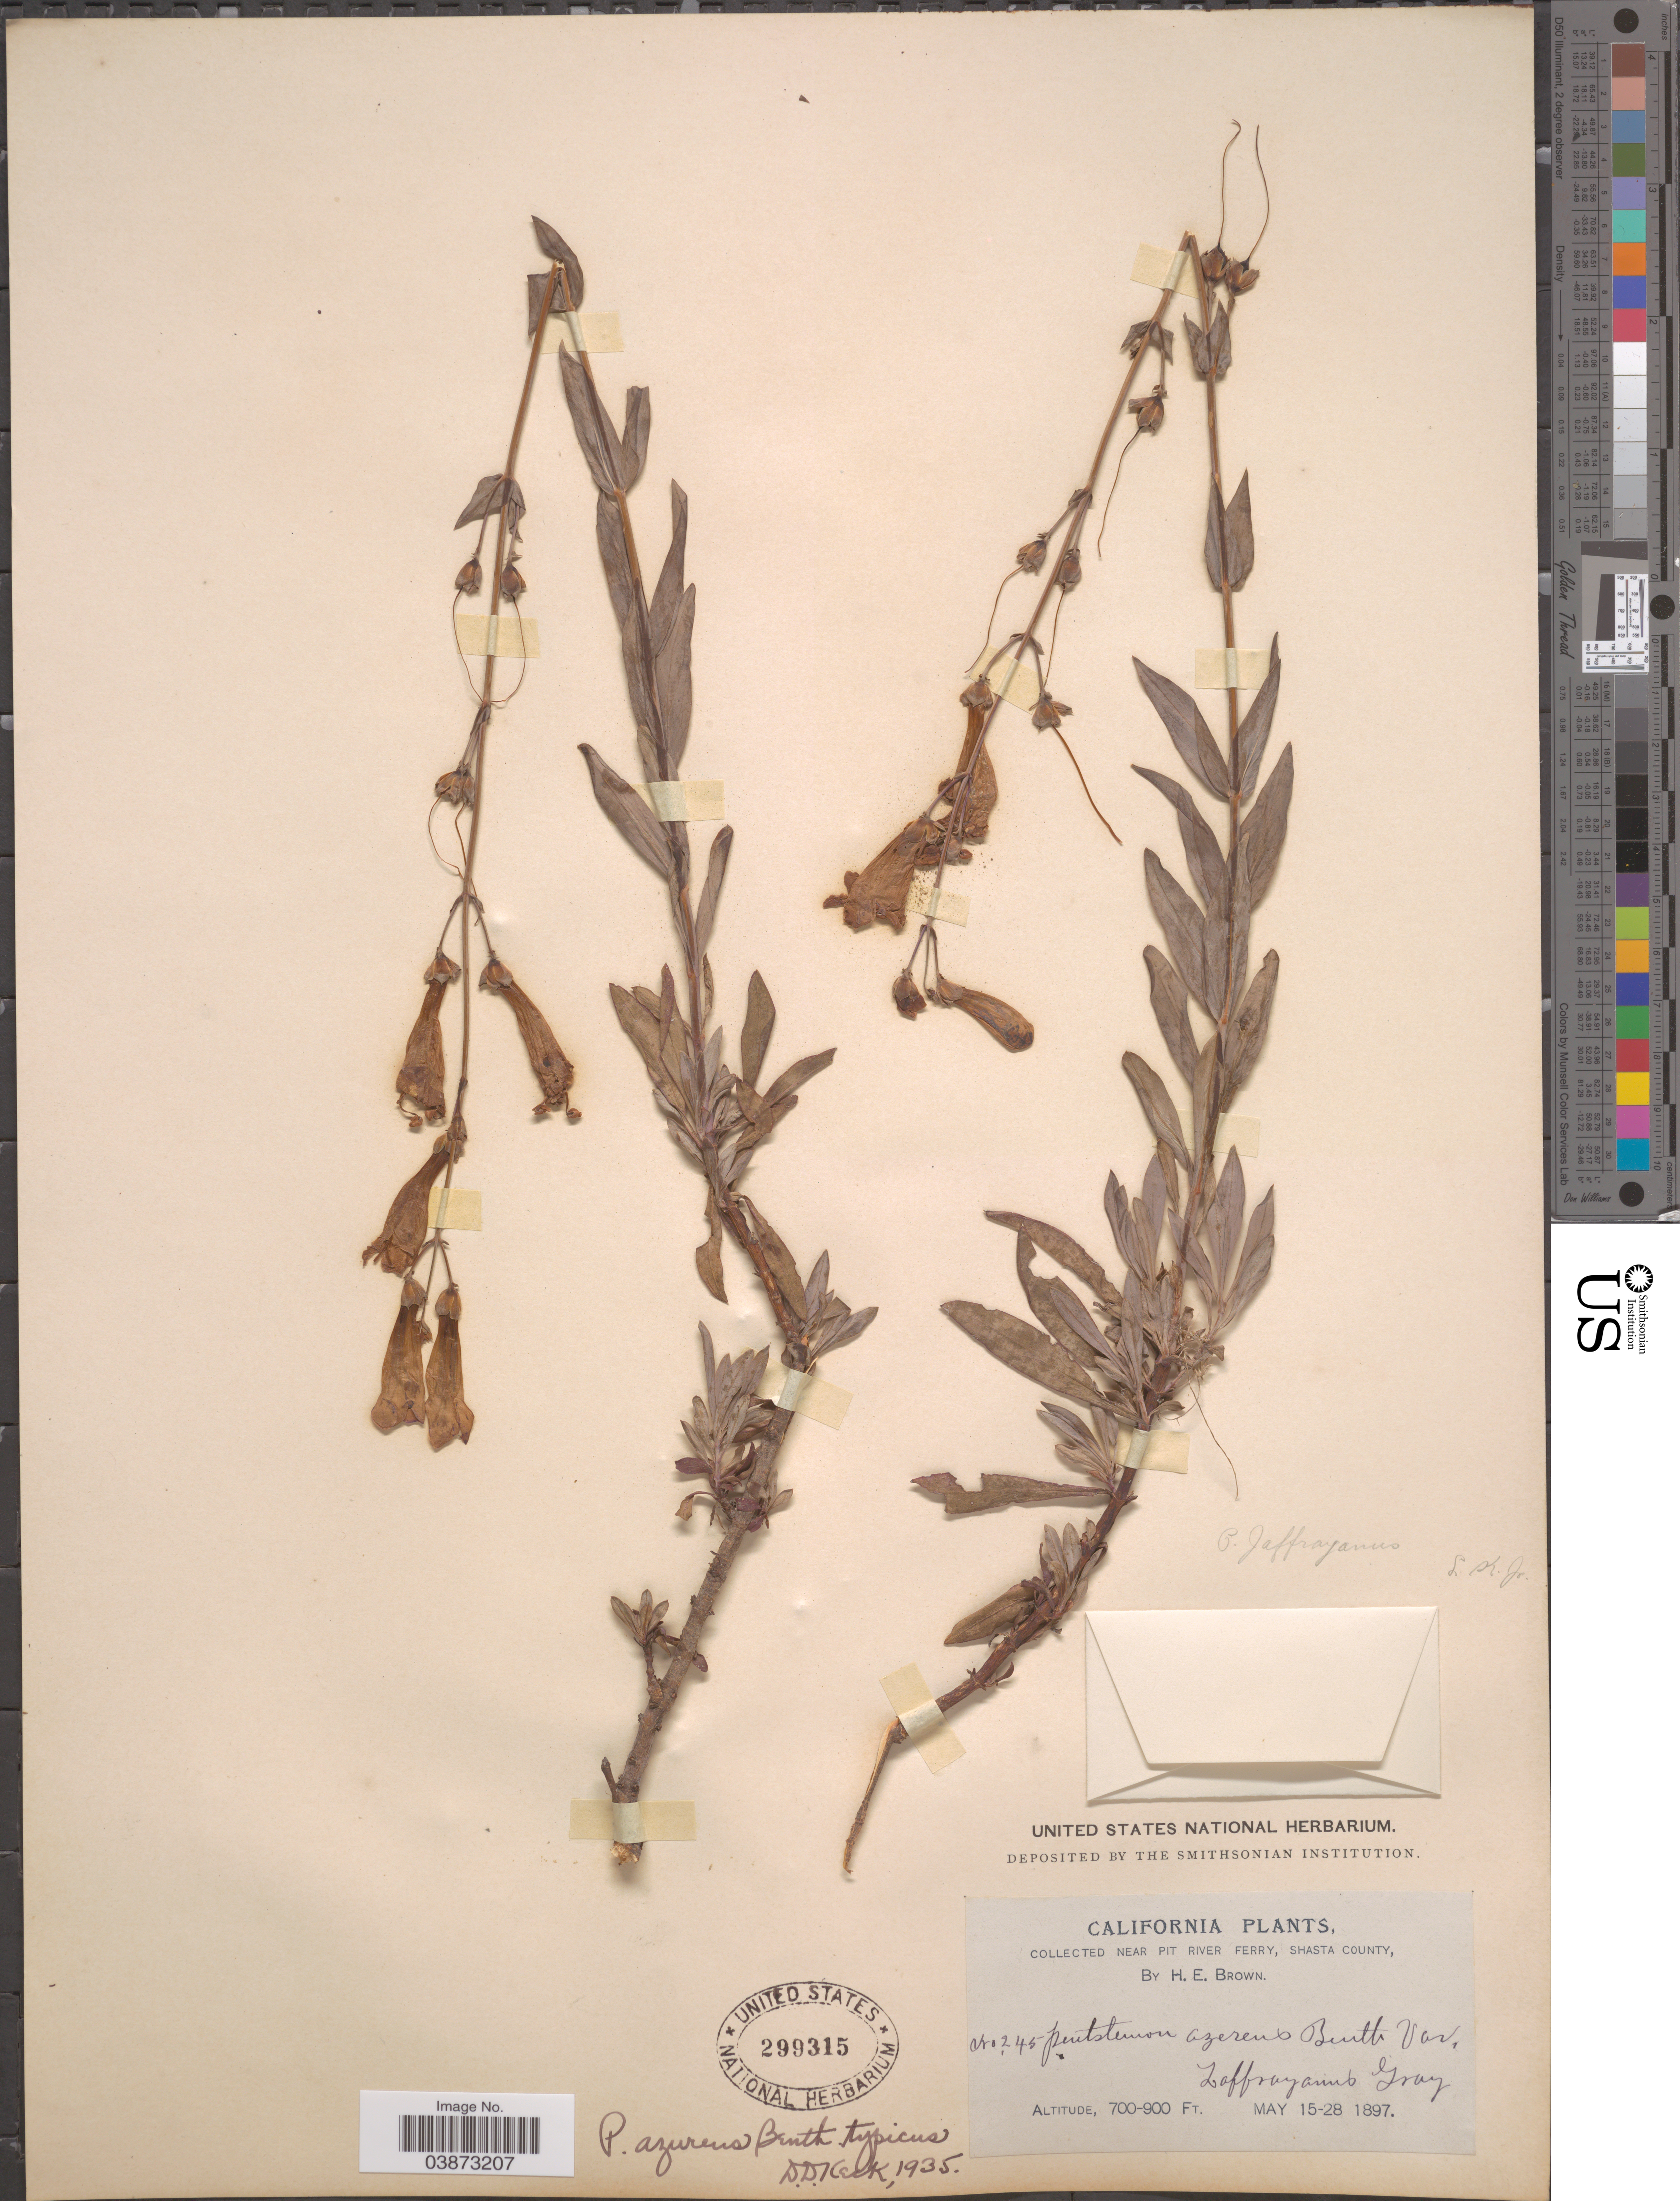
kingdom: Plantae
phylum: Tracheophyta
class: Magnoliopsida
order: Lamiales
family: Plantaginaceae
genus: Penstemon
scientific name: Penstemon azureus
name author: Benth.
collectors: H. E. Brown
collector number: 245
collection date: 1897-05-15/1897-05-28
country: United States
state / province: California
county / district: Shasta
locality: Near Pit River Ferry, Shasta County.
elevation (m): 213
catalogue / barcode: US 299315